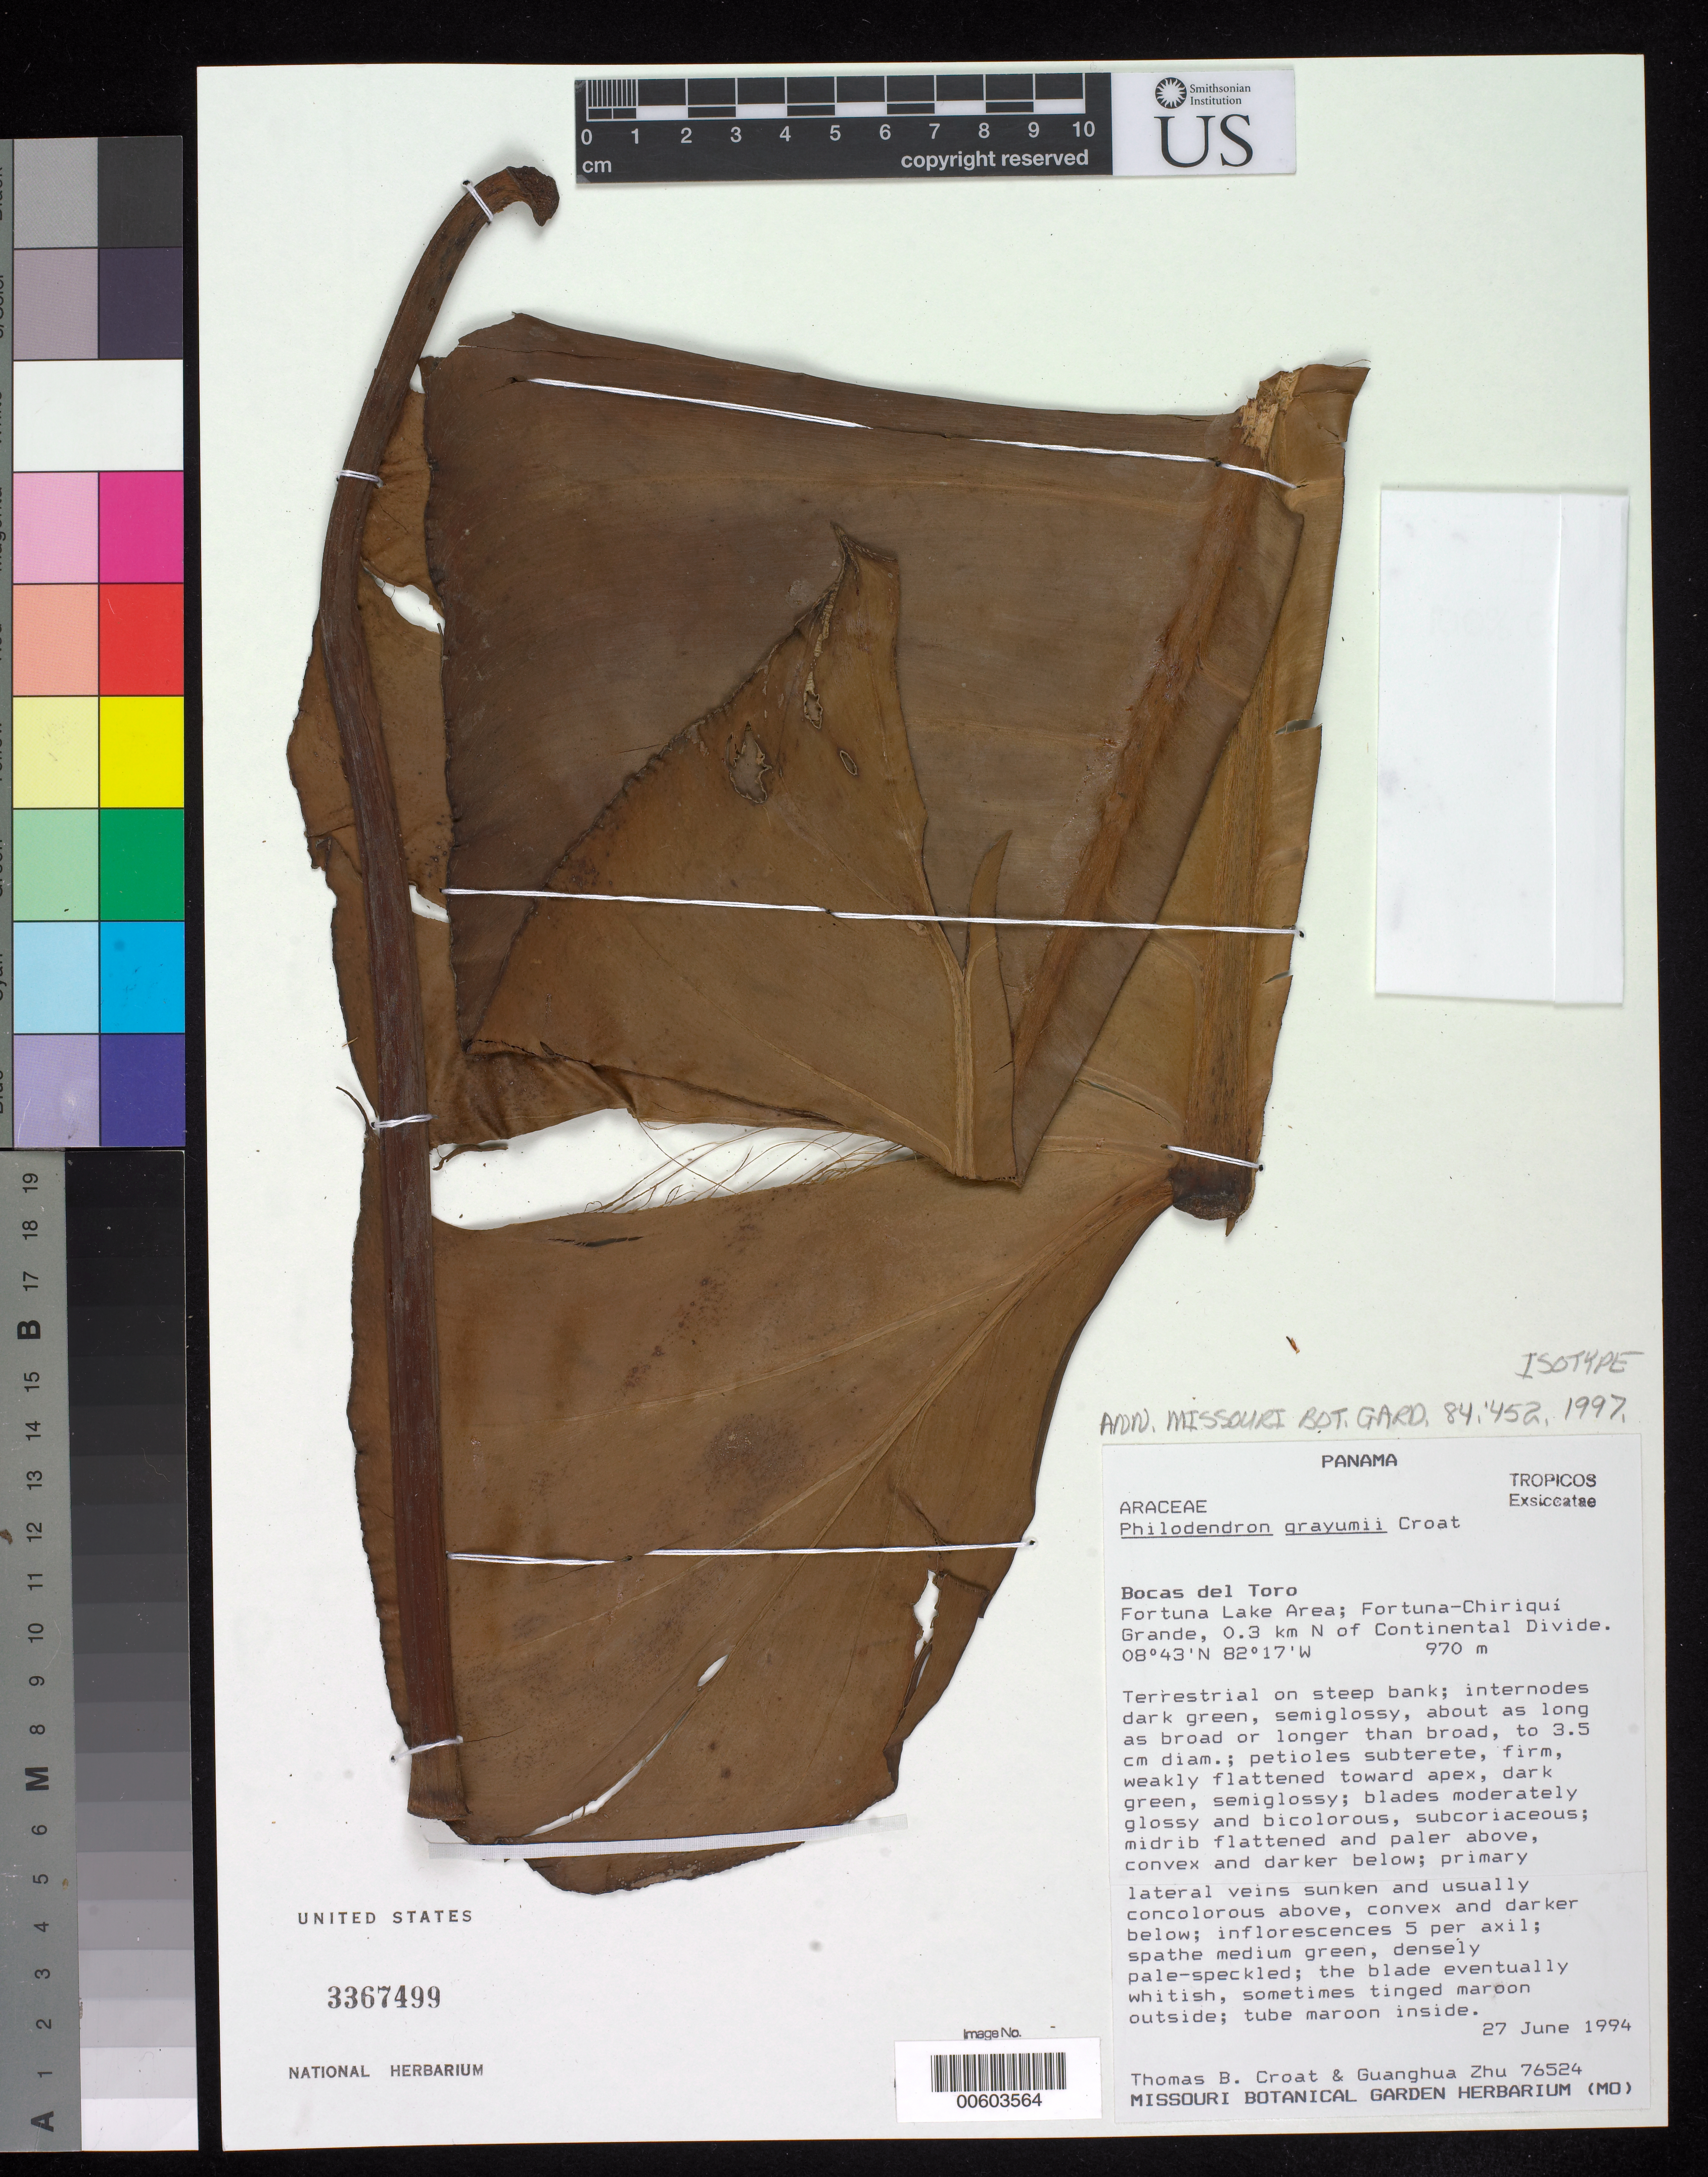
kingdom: Plantae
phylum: Tracheophyta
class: Liliopsida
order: Alismatales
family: Araceae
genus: Philodendron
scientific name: Philodendron grayumii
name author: Croat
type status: Isotype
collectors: T. B. Croat & G. H. Zhu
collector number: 76524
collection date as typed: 27 Jun 1994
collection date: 1994-06-27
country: Panama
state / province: Bocas del Toro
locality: Fortuna Lake area, Fortuna-Chiriqui Grande, 0.3 km N of Continental Divide.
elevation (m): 970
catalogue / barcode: US 3367499